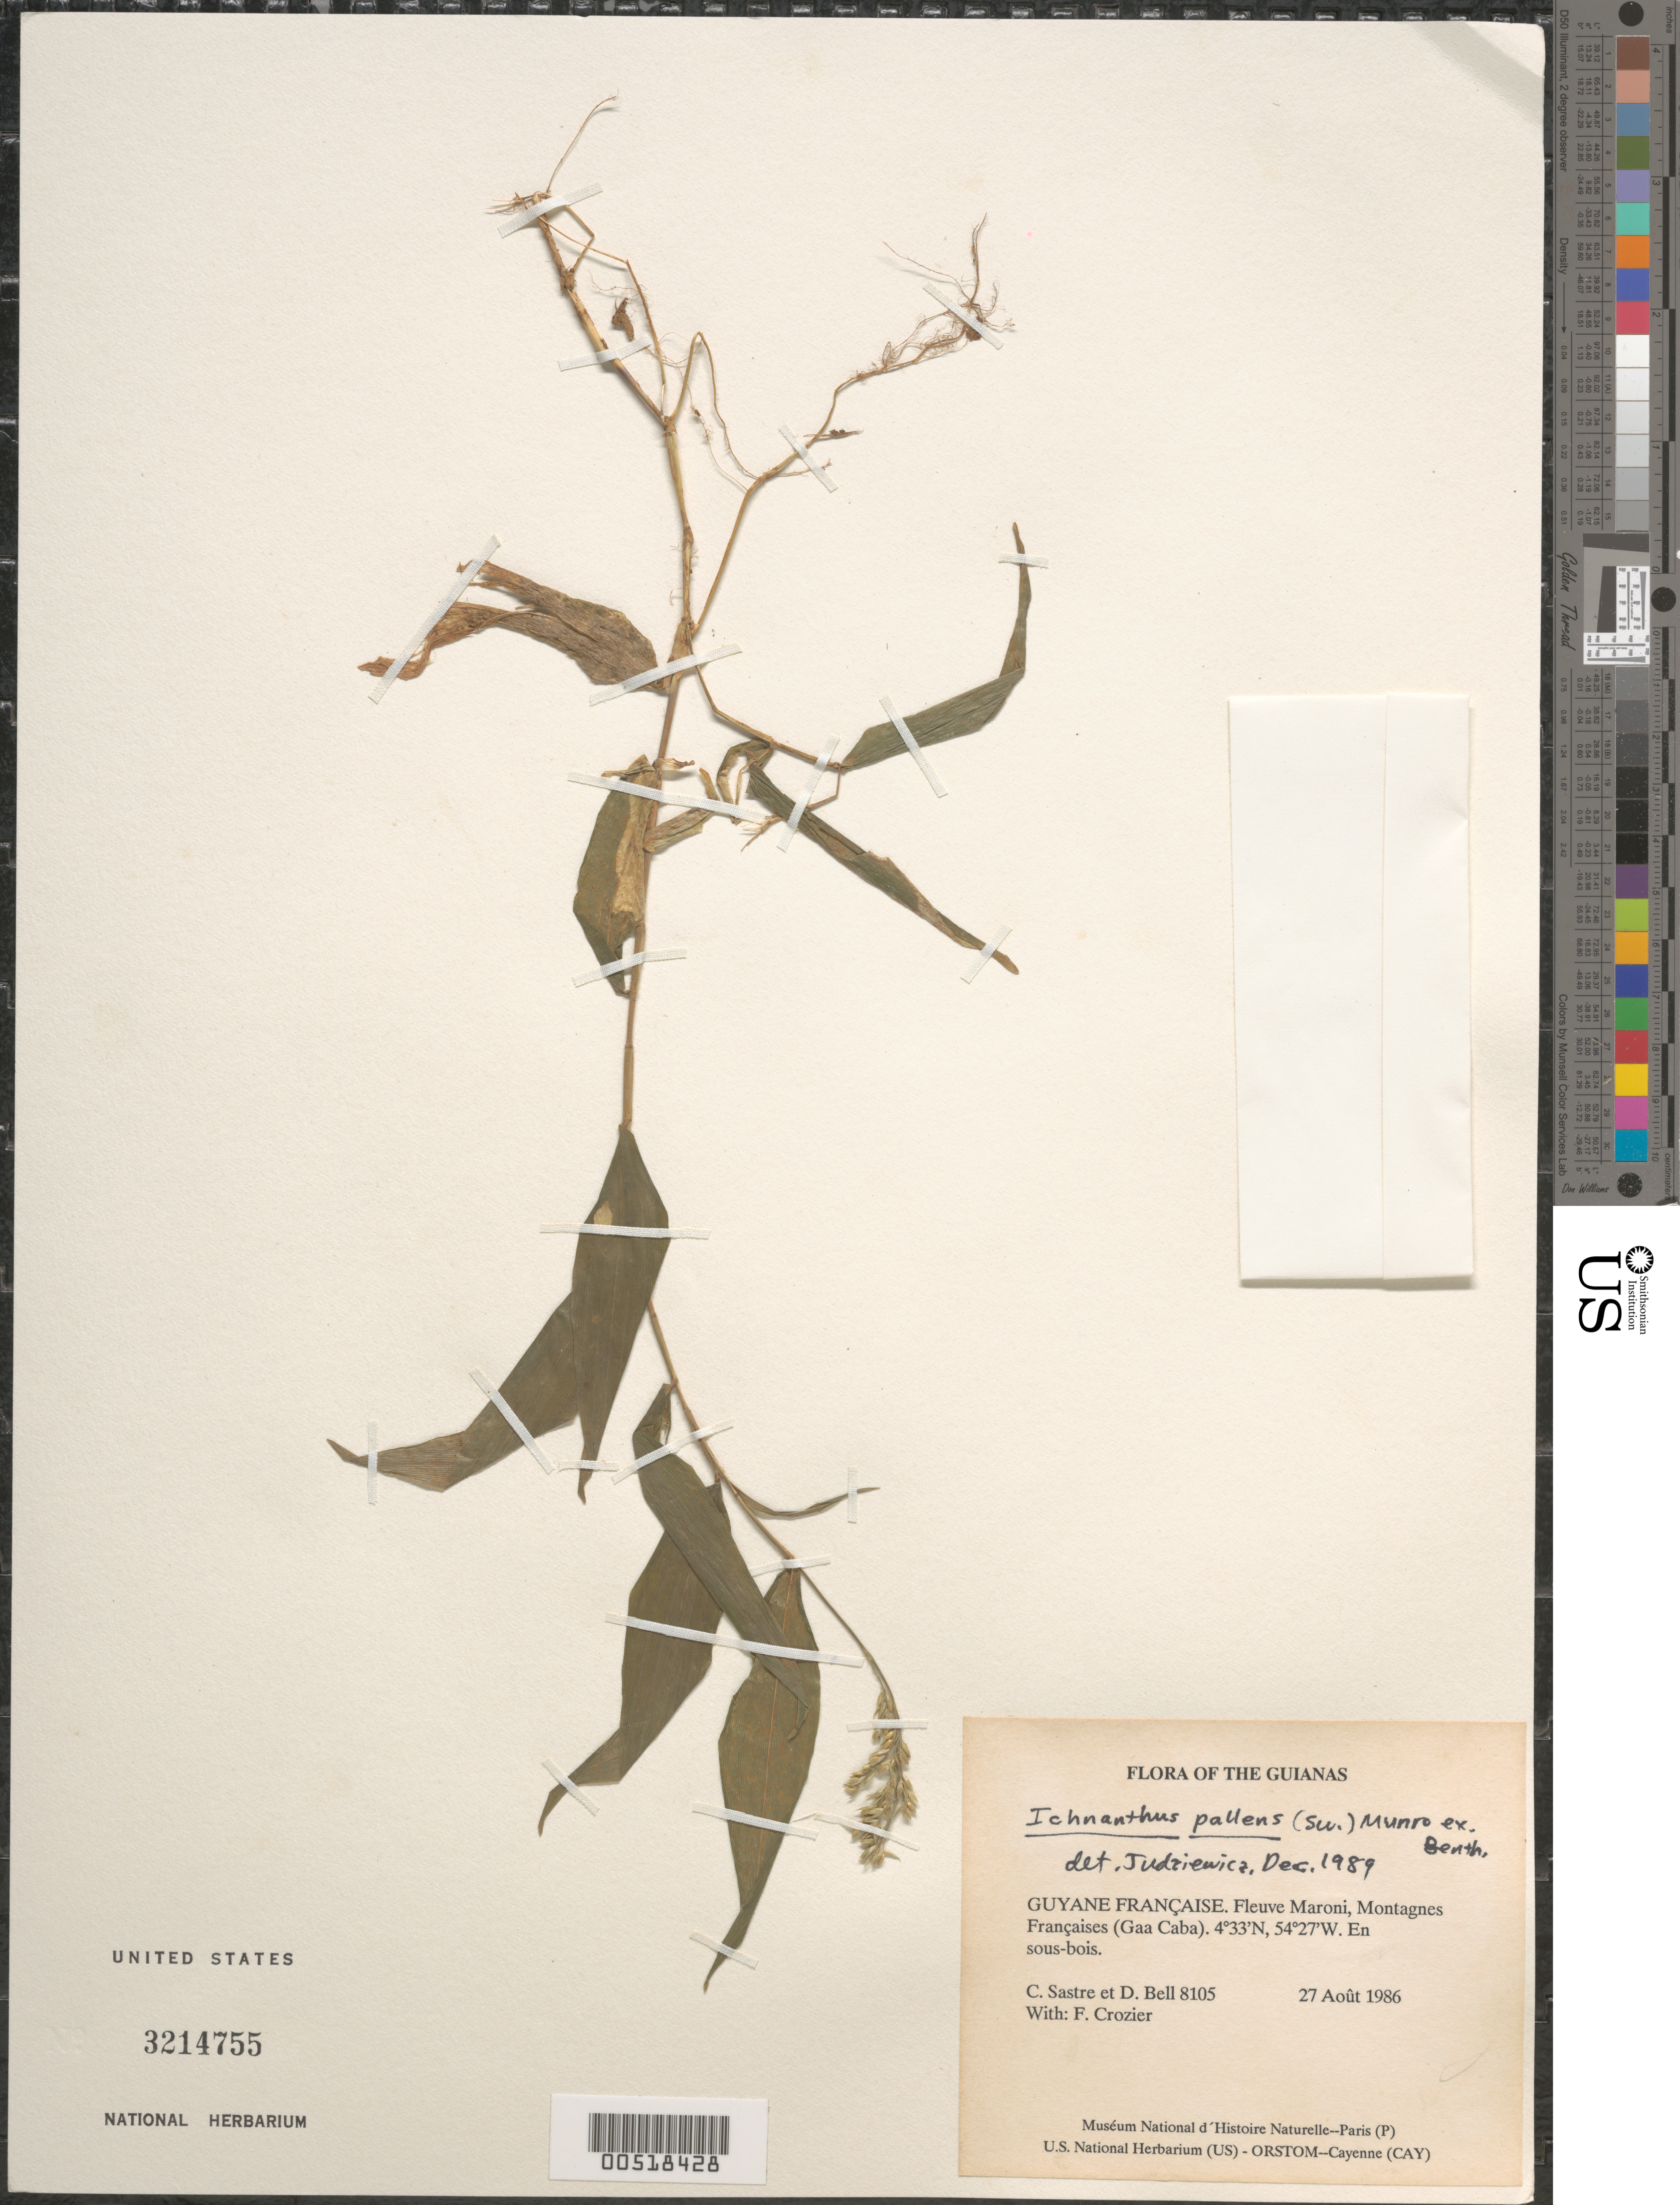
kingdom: Plantae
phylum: Tracheophyta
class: Liliopsida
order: Poales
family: Poaceae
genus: Ichnanthus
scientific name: Ichnanthus pallens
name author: (Sw.) Munro ex Benth.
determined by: Judziewicz, E. J.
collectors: C. H. L. Sastre, D. A. Bell & F. Crozier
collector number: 8105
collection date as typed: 27 August 1986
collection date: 1986-08-27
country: French Guiana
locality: Fleuve Maroni, Montagnes Françaises (Gaa Caba)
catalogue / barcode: US 3214755